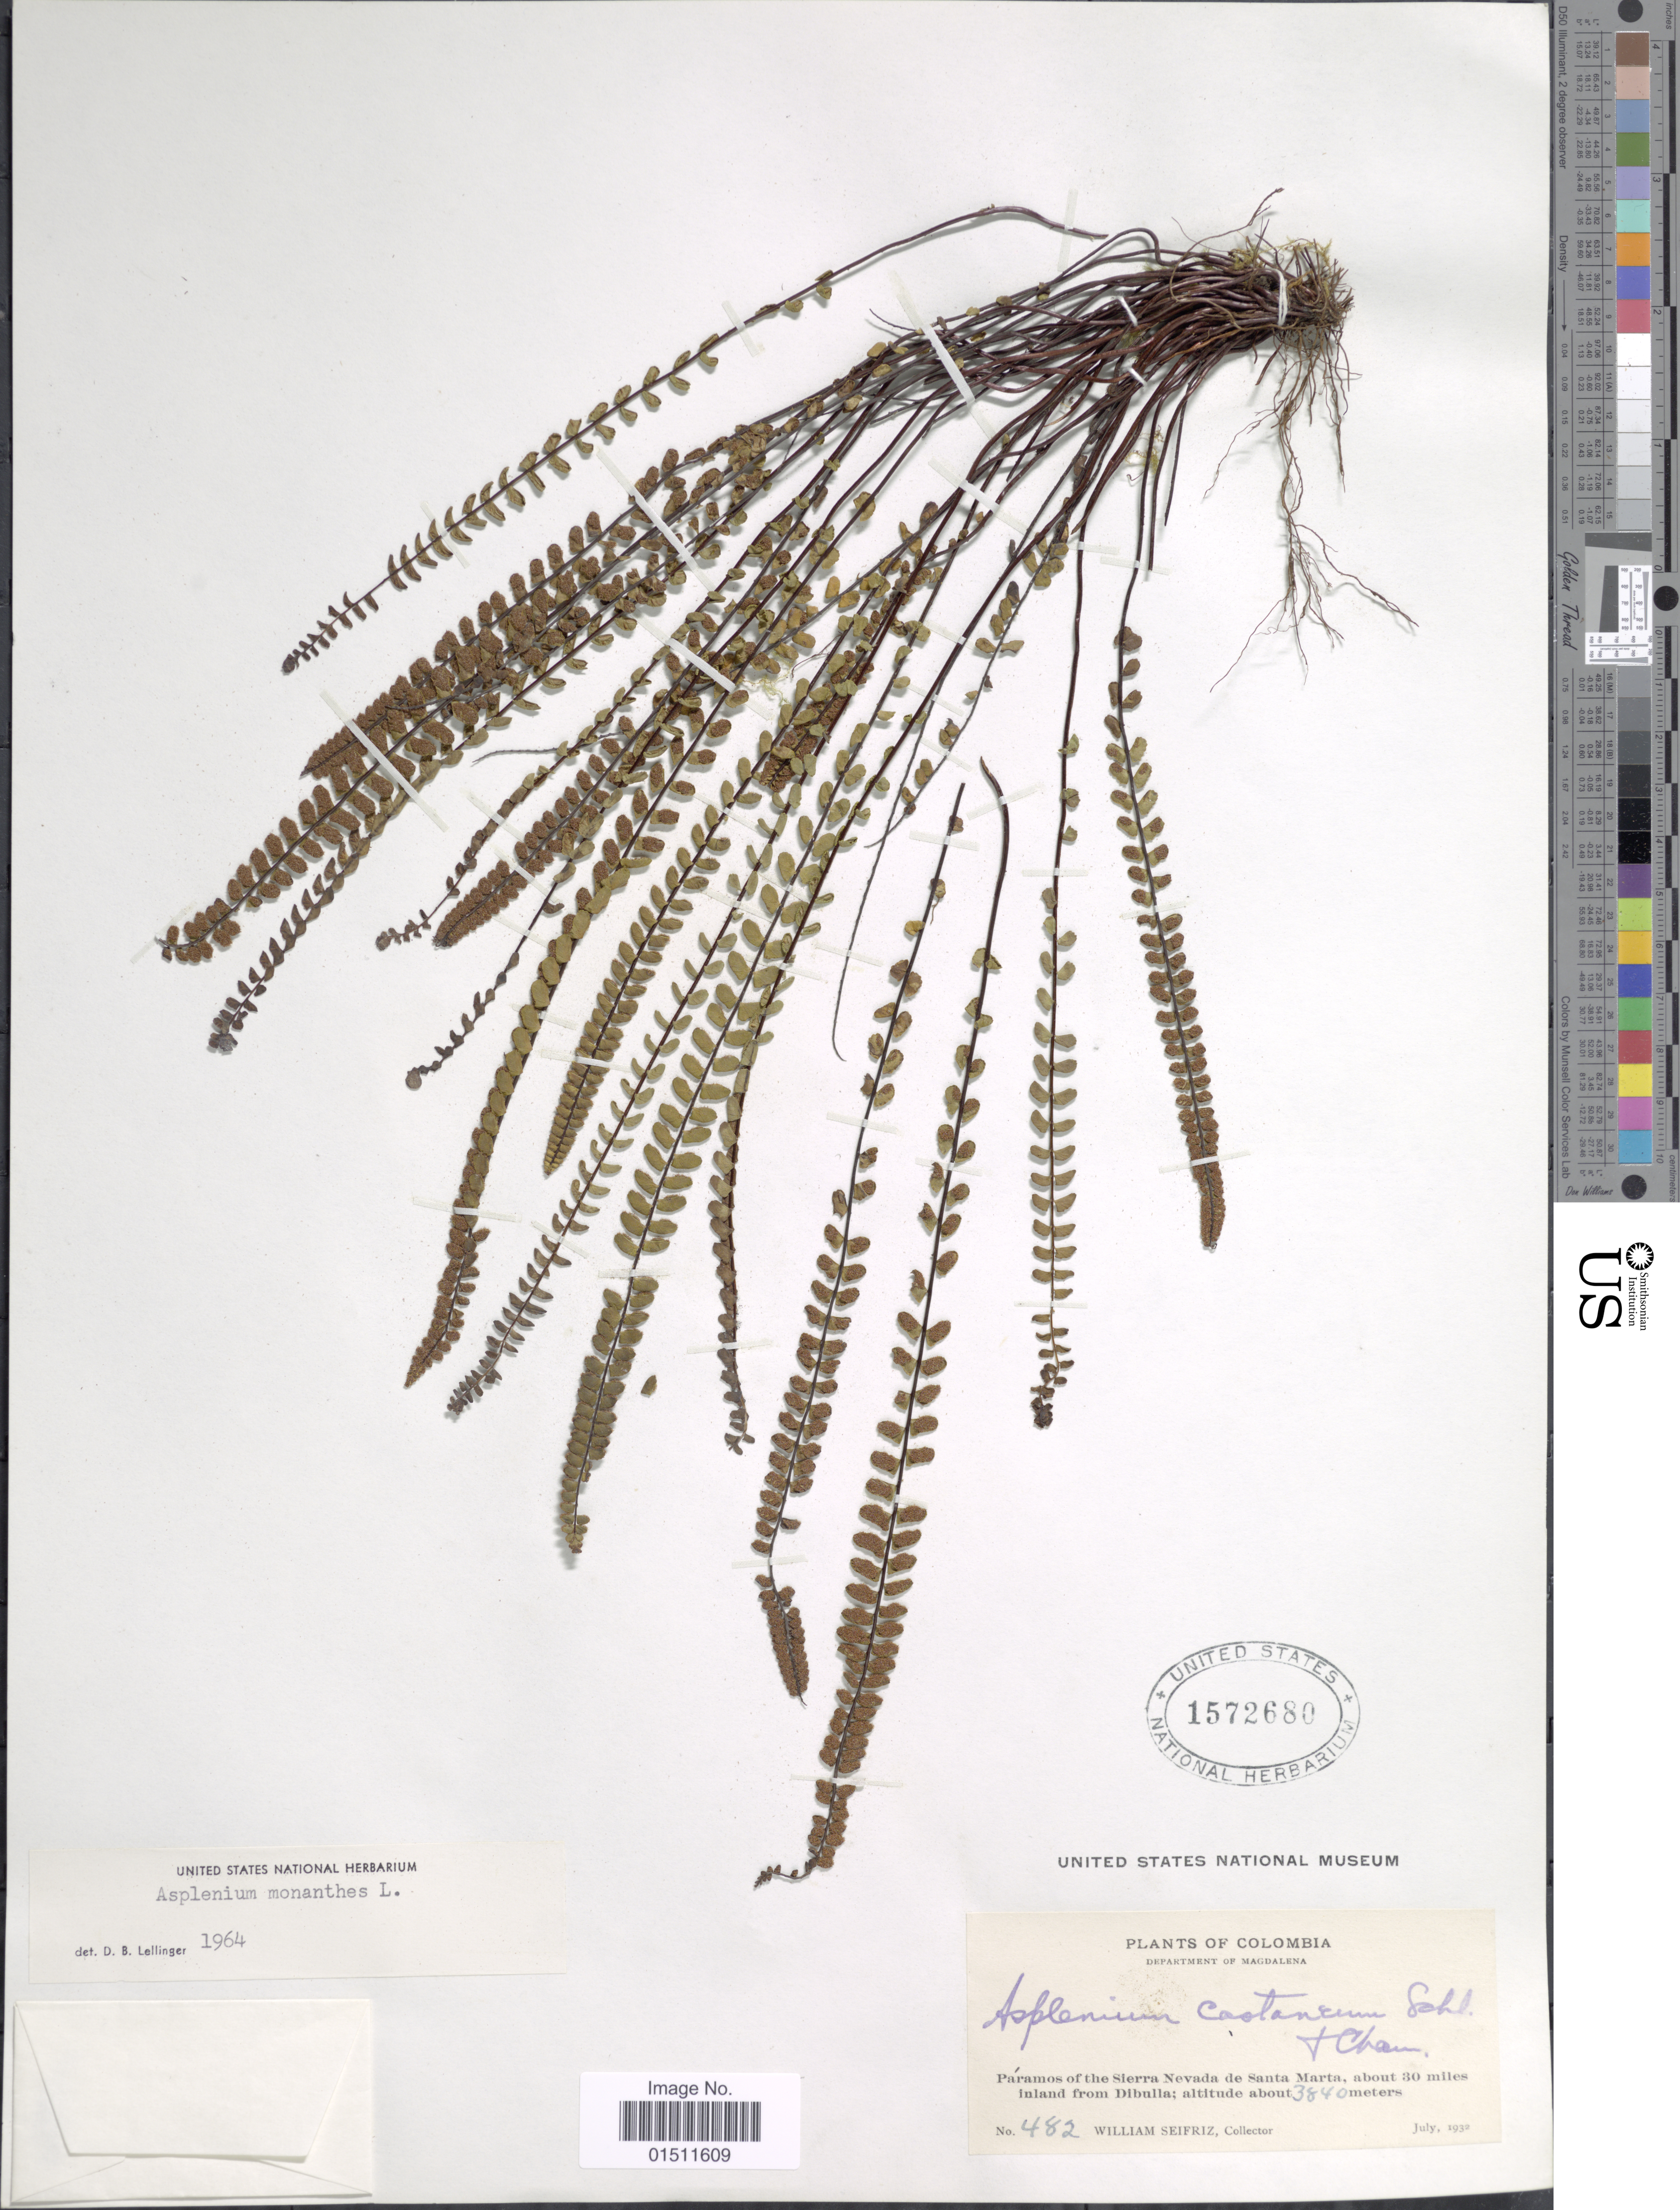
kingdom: Plantae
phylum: Tracheophyta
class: Polypodiopsida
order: Polypodiales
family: Aspleniaceae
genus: Asplenium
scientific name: Asplenium monanthes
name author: L.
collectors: W. Seifriz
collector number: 482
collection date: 1932-07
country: Colombia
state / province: Magdalena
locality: Department of Magdalena, Paramos of the Sierra Nevada de Santa Marta, about 30 miles inland from Dibulla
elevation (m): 3840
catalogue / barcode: US 1572680